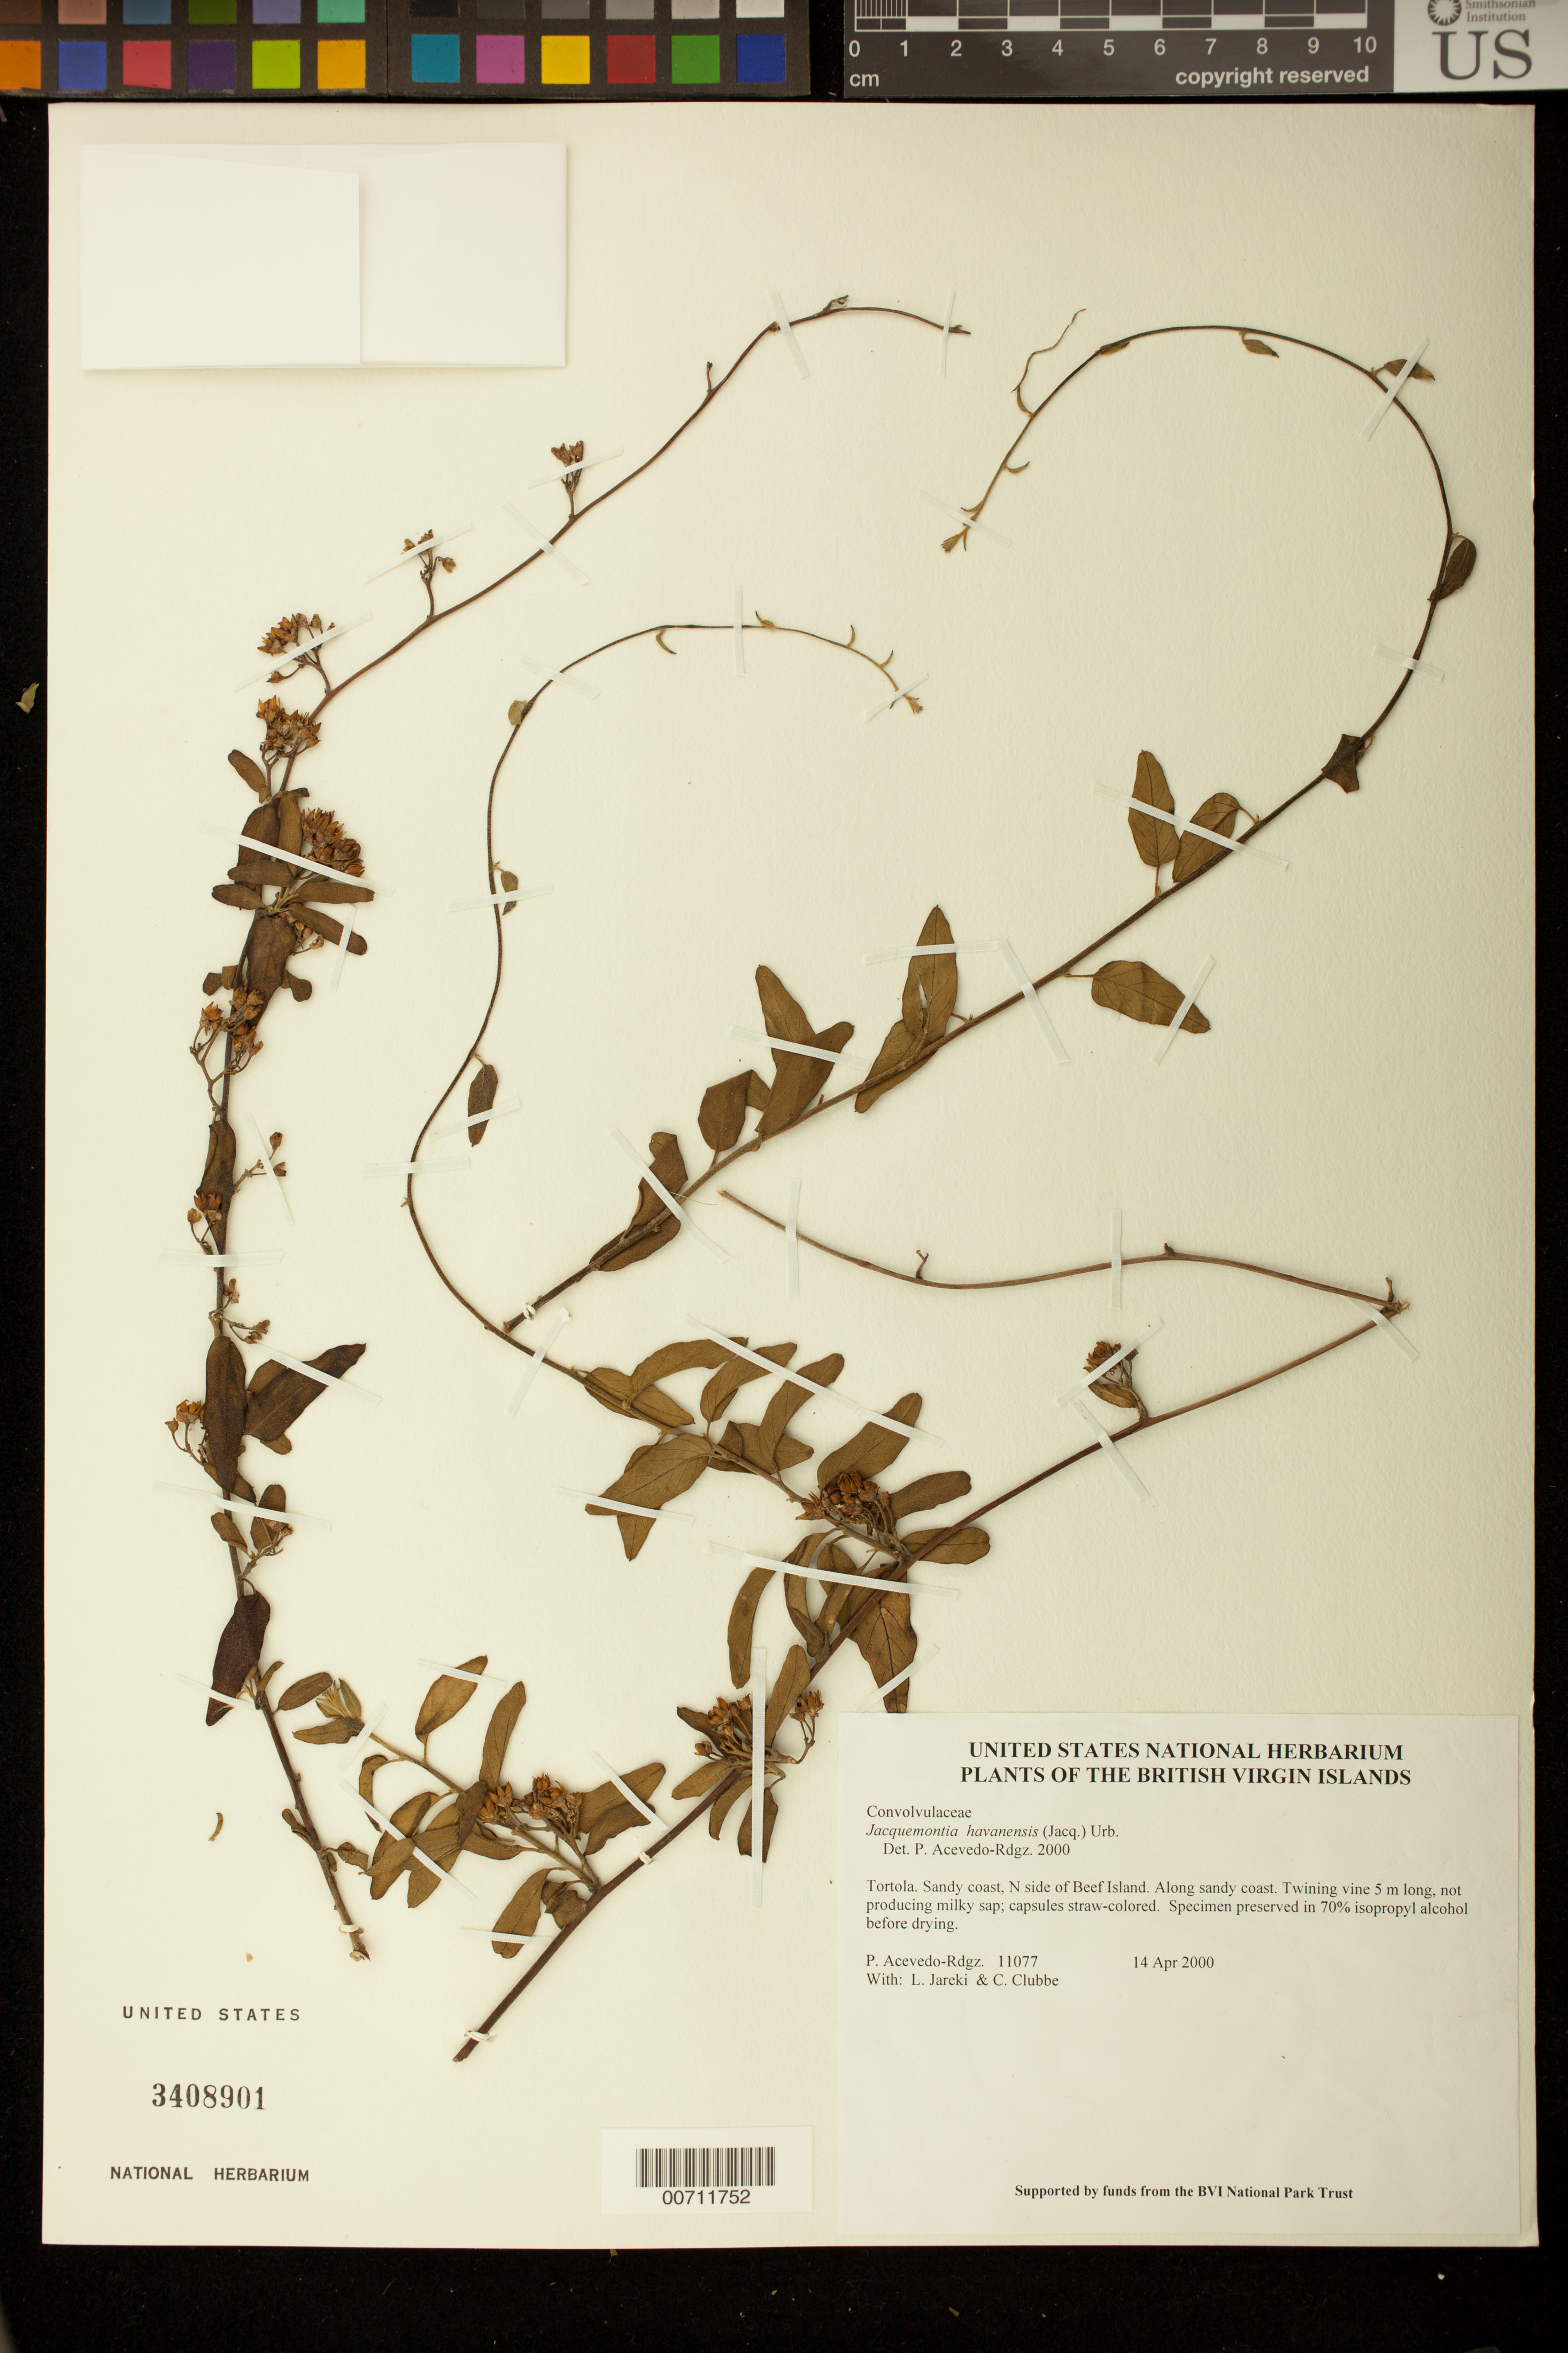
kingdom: Plantae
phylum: Tracheophyta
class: Magnoliopsida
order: Solanales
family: Convolvulaceae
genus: Jacquemontia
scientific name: Jacquemontia havanensis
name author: (Jacq.) Urb.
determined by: Acevedo-Rodríguez, P., (BOT), Smithsonian Institution - National Museum of Natural History (UNITED STATES)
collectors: P. Acevedo-Rodr., L. Jareki & C. Clubbe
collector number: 11077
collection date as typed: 14 Apr 2000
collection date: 2000-04-14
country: British Virgin Islands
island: Tortola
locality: Sandy coast, N side of Beef Island.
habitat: Along sandy coast.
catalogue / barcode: US 3408901